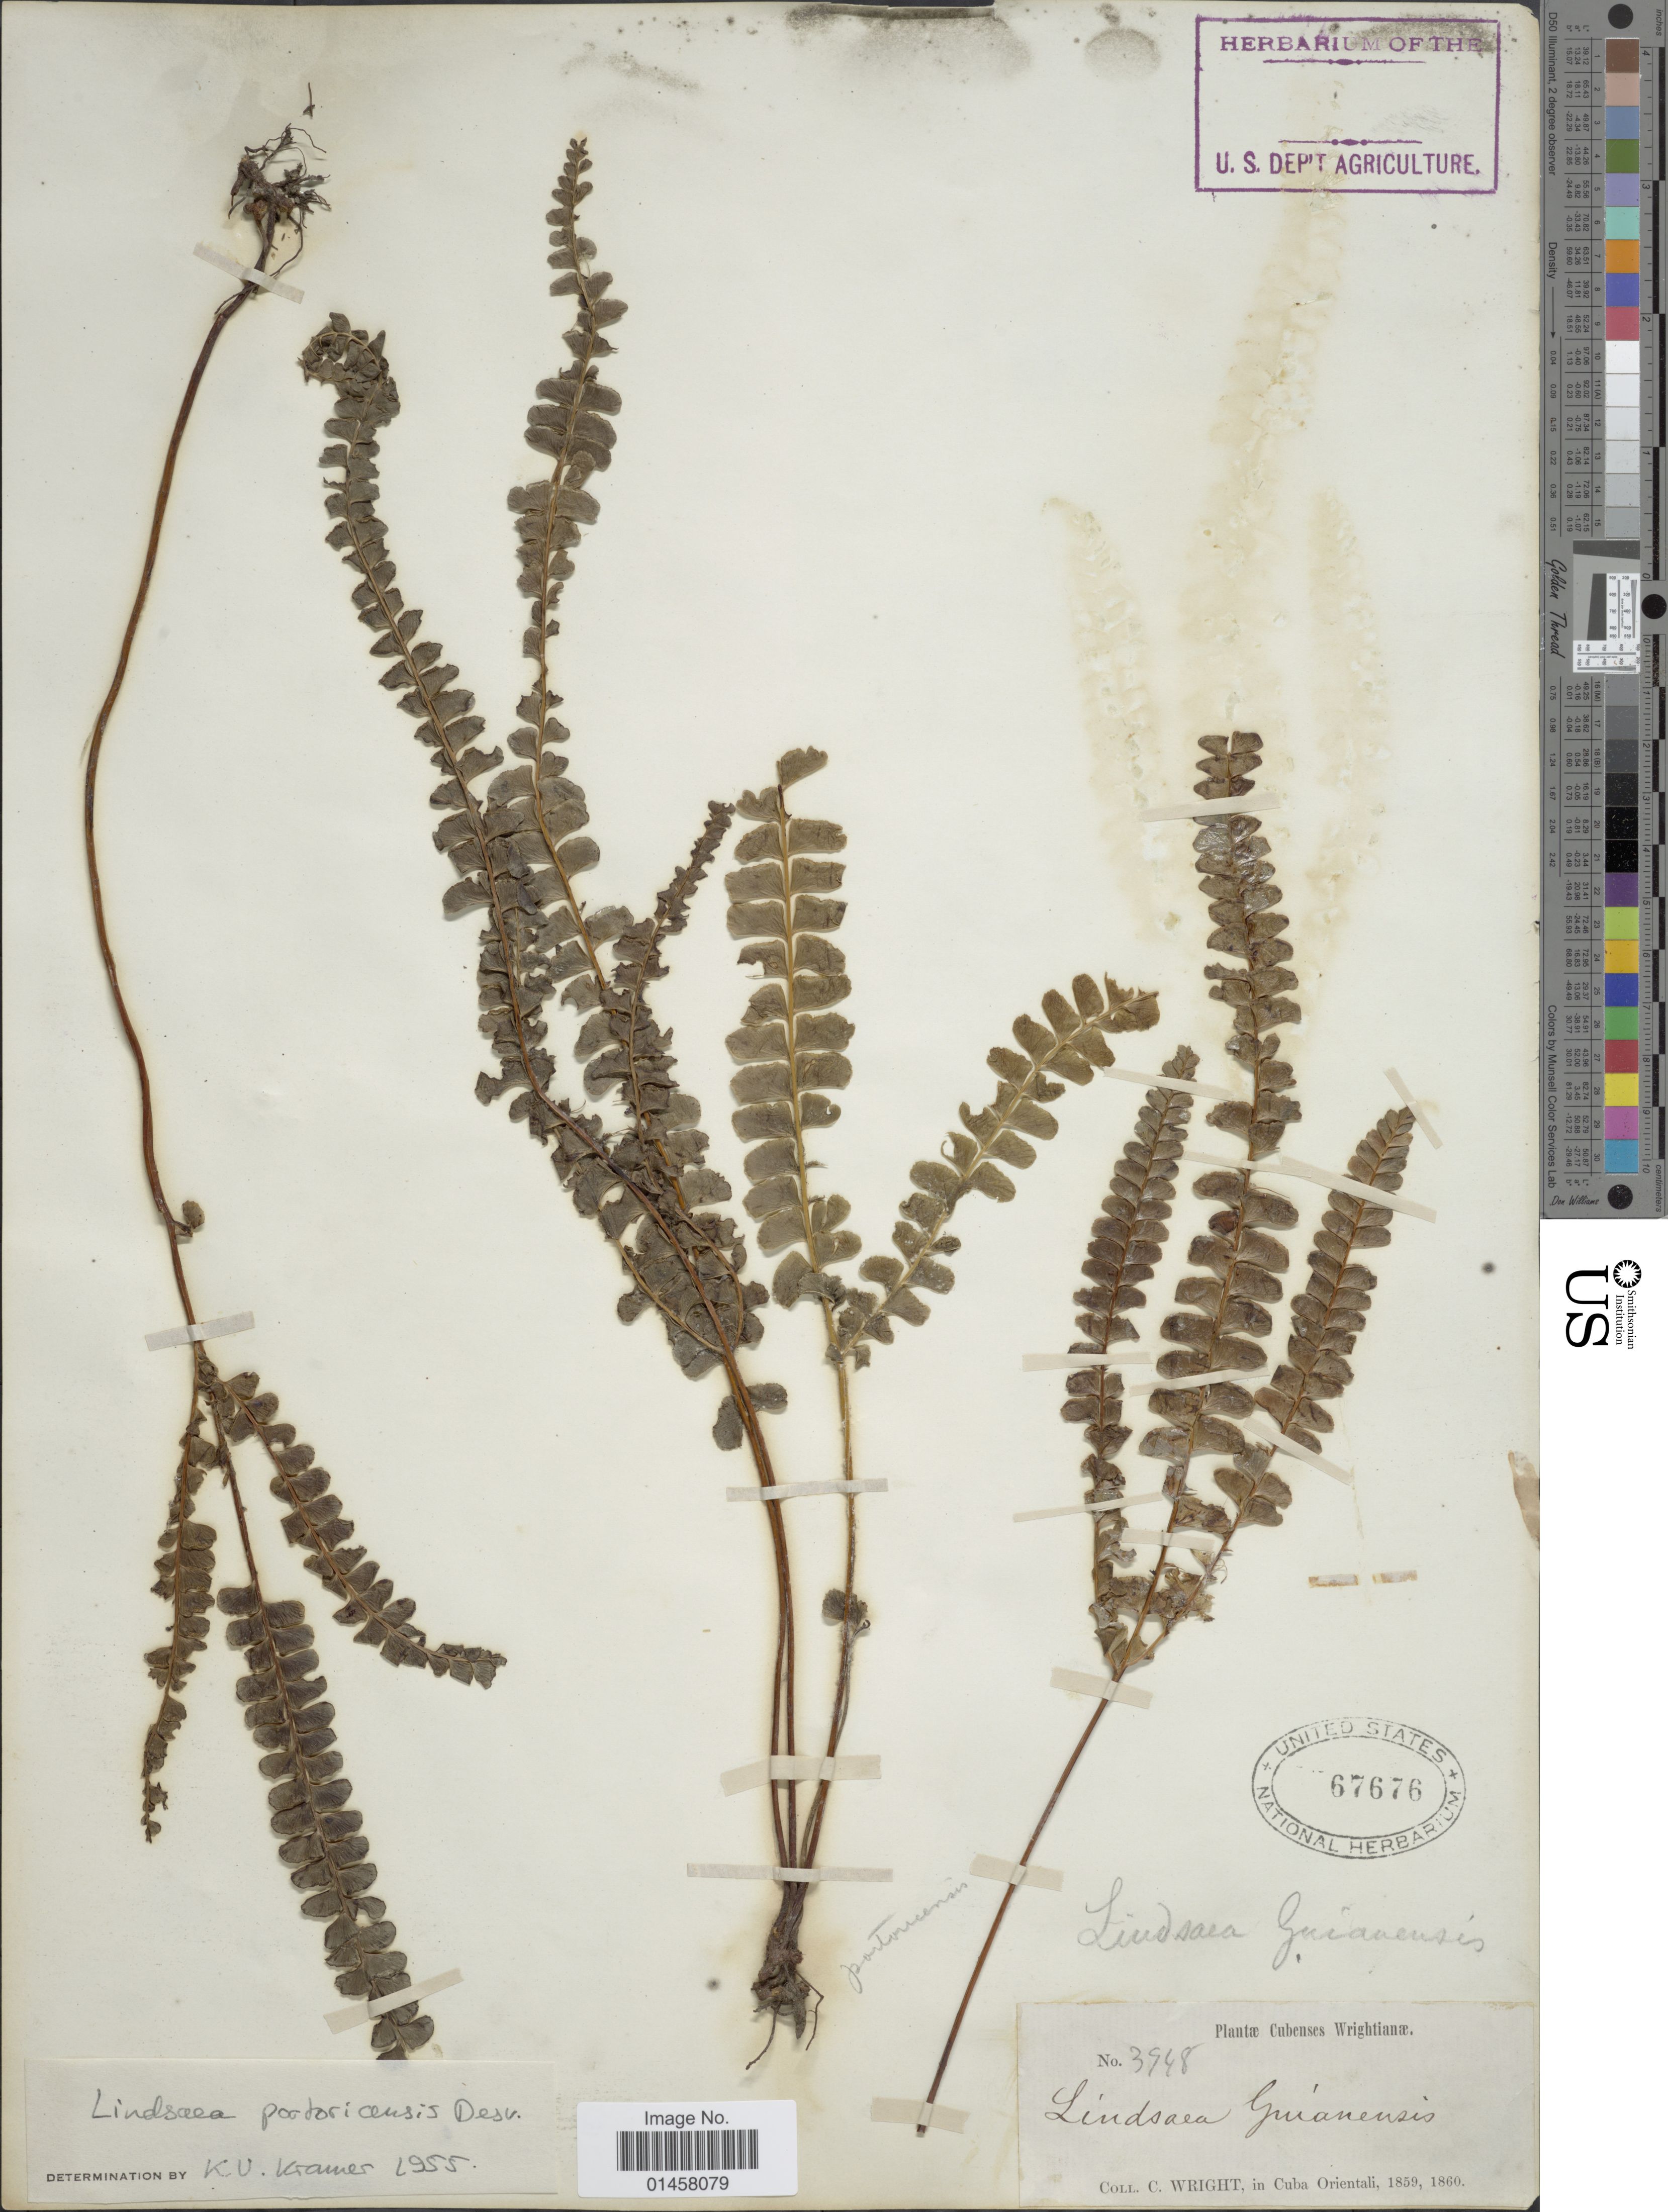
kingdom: Plantae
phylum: Tracheophyta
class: Polypodiopsida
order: Polypodiales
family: Lindsaeaceae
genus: Lindsaea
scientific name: Lindsaea portoricensis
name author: Desv.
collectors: C. Wright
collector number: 3948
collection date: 1859/1860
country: Cuba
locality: Cuba Orientali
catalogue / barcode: US 67676